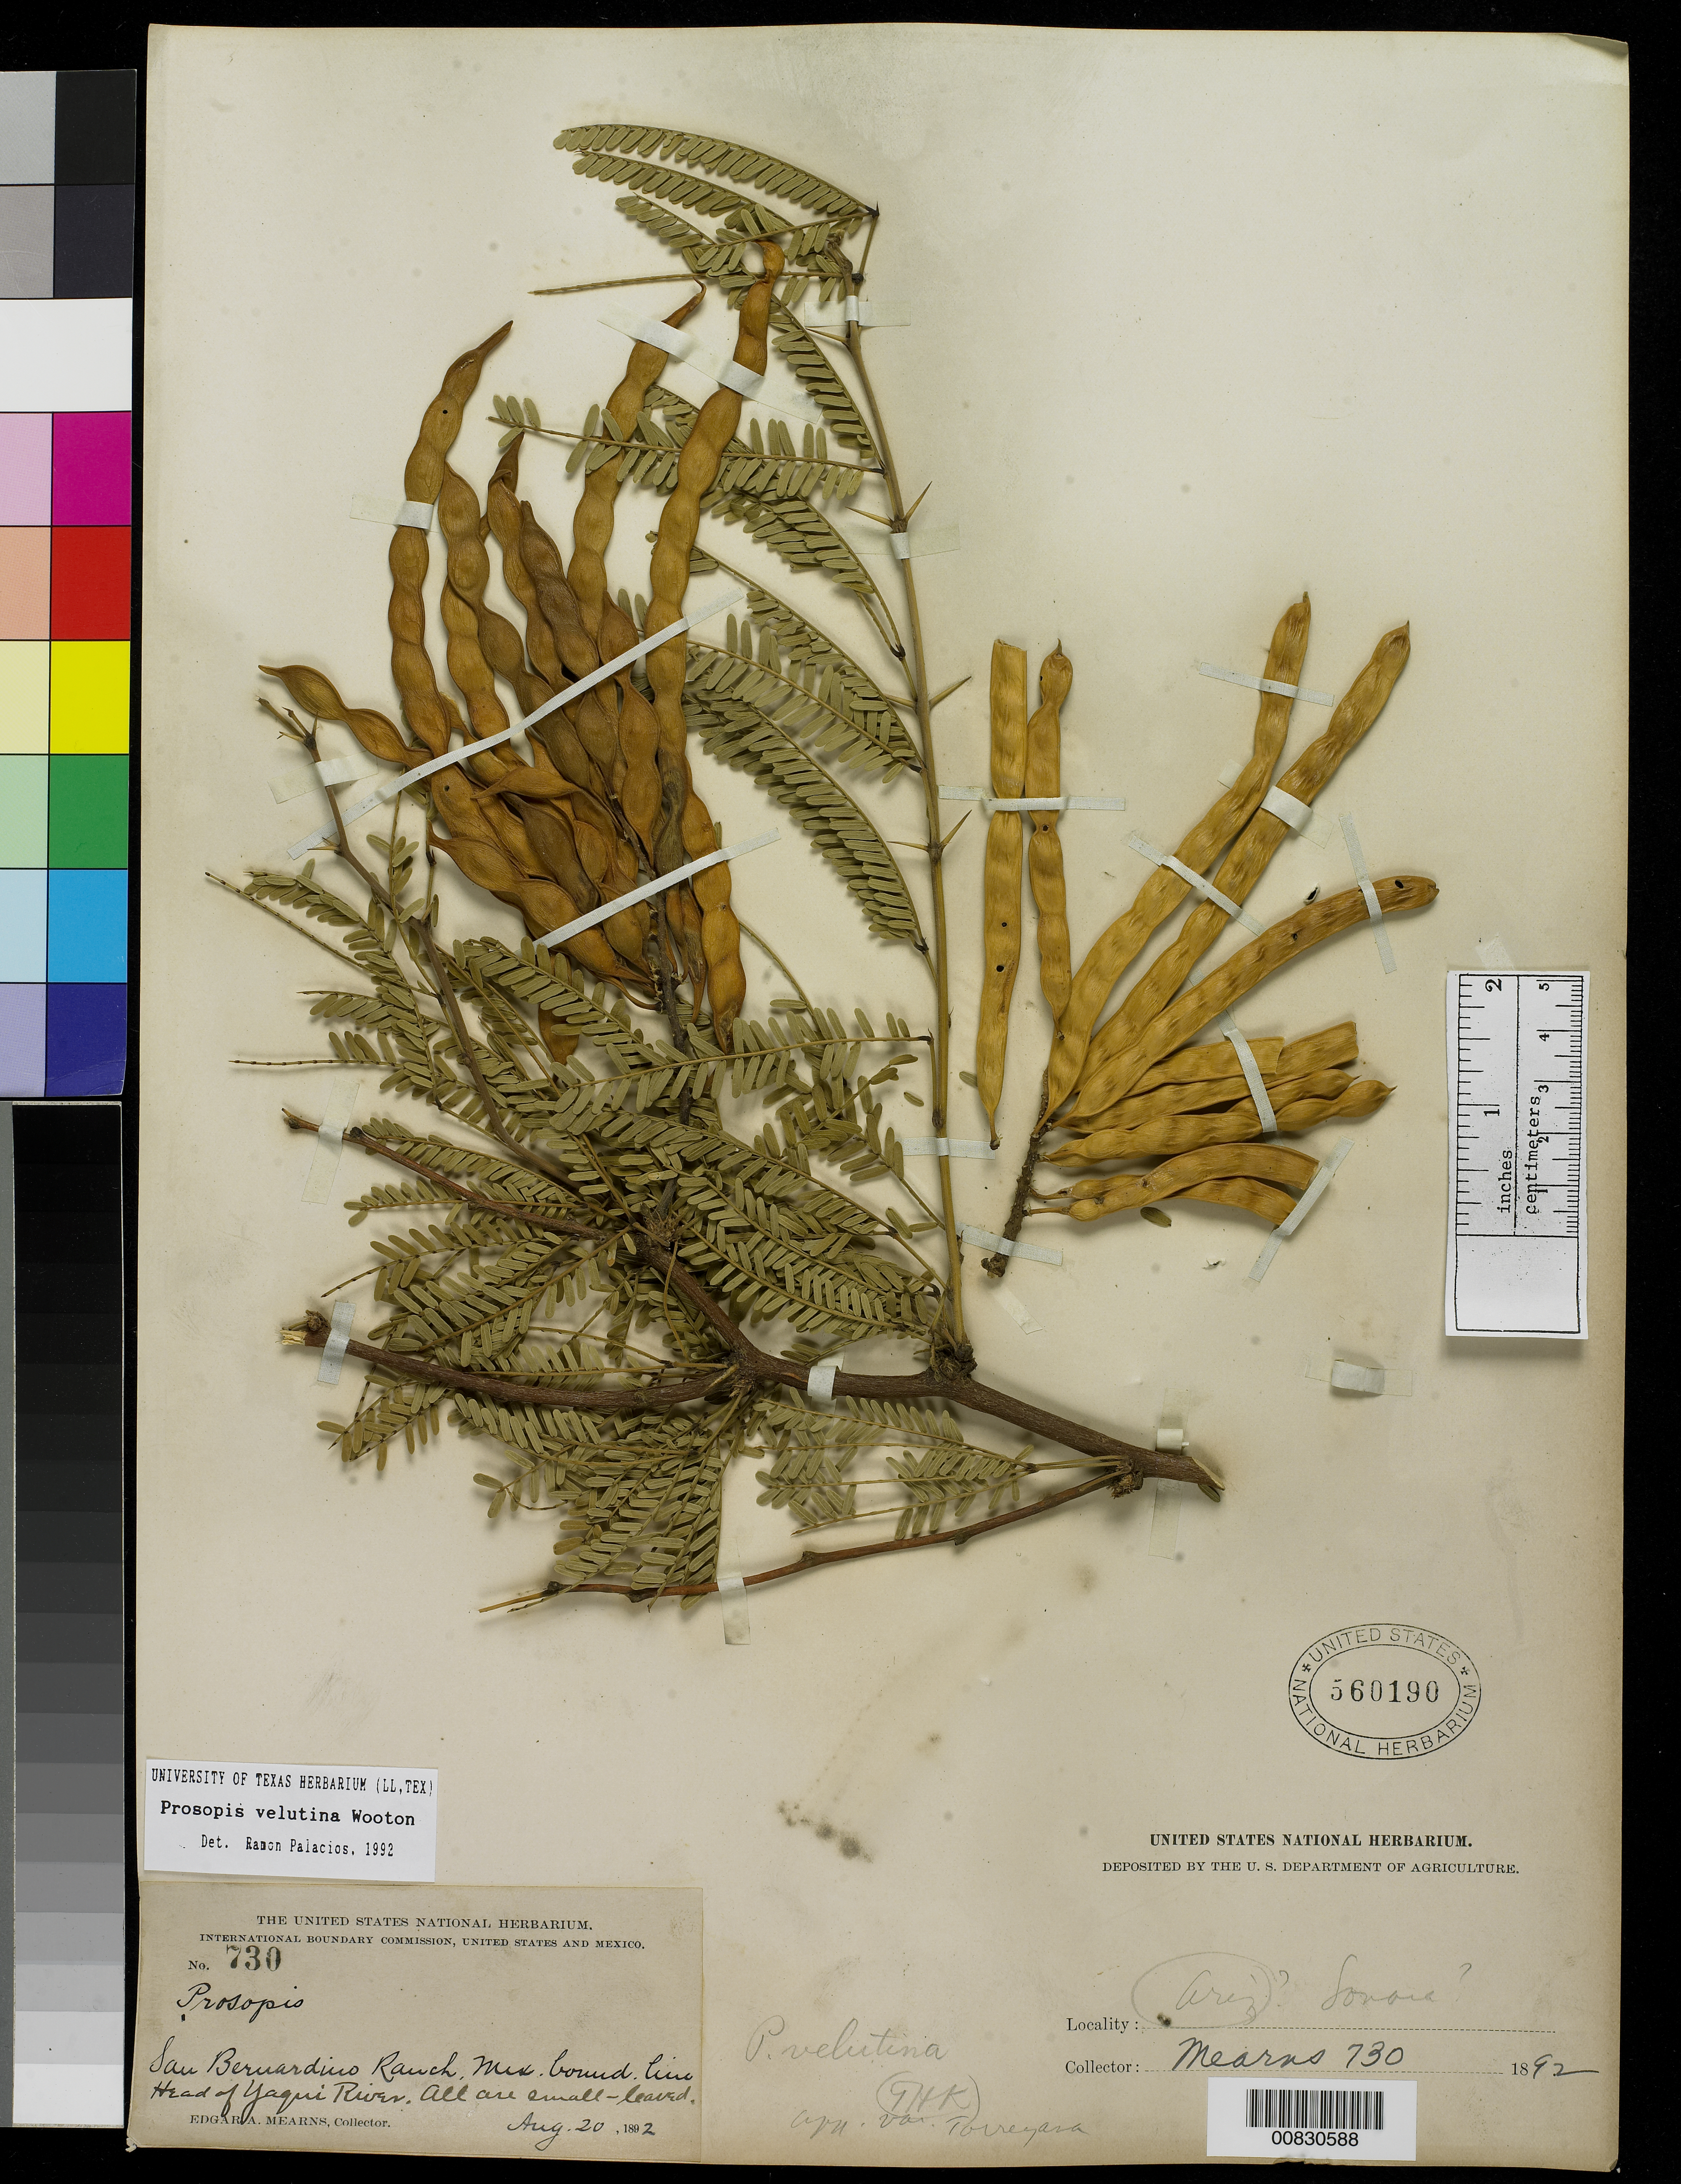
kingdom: Plantae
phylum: Tracheophyta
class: Magnoliopsida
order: Fabales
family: Fabaceae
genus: Neltuma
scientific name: Neltuma velutina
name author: (Wooton) Britton & Rose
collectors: E. A. Mearns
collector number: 730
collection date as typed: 20 Aug 1892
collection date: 1892-08-20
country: United States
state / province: Arizona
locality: San Bernardino Ranch, Mexico Boundary Line. Head of Yaqui River.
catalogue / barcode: US 560190